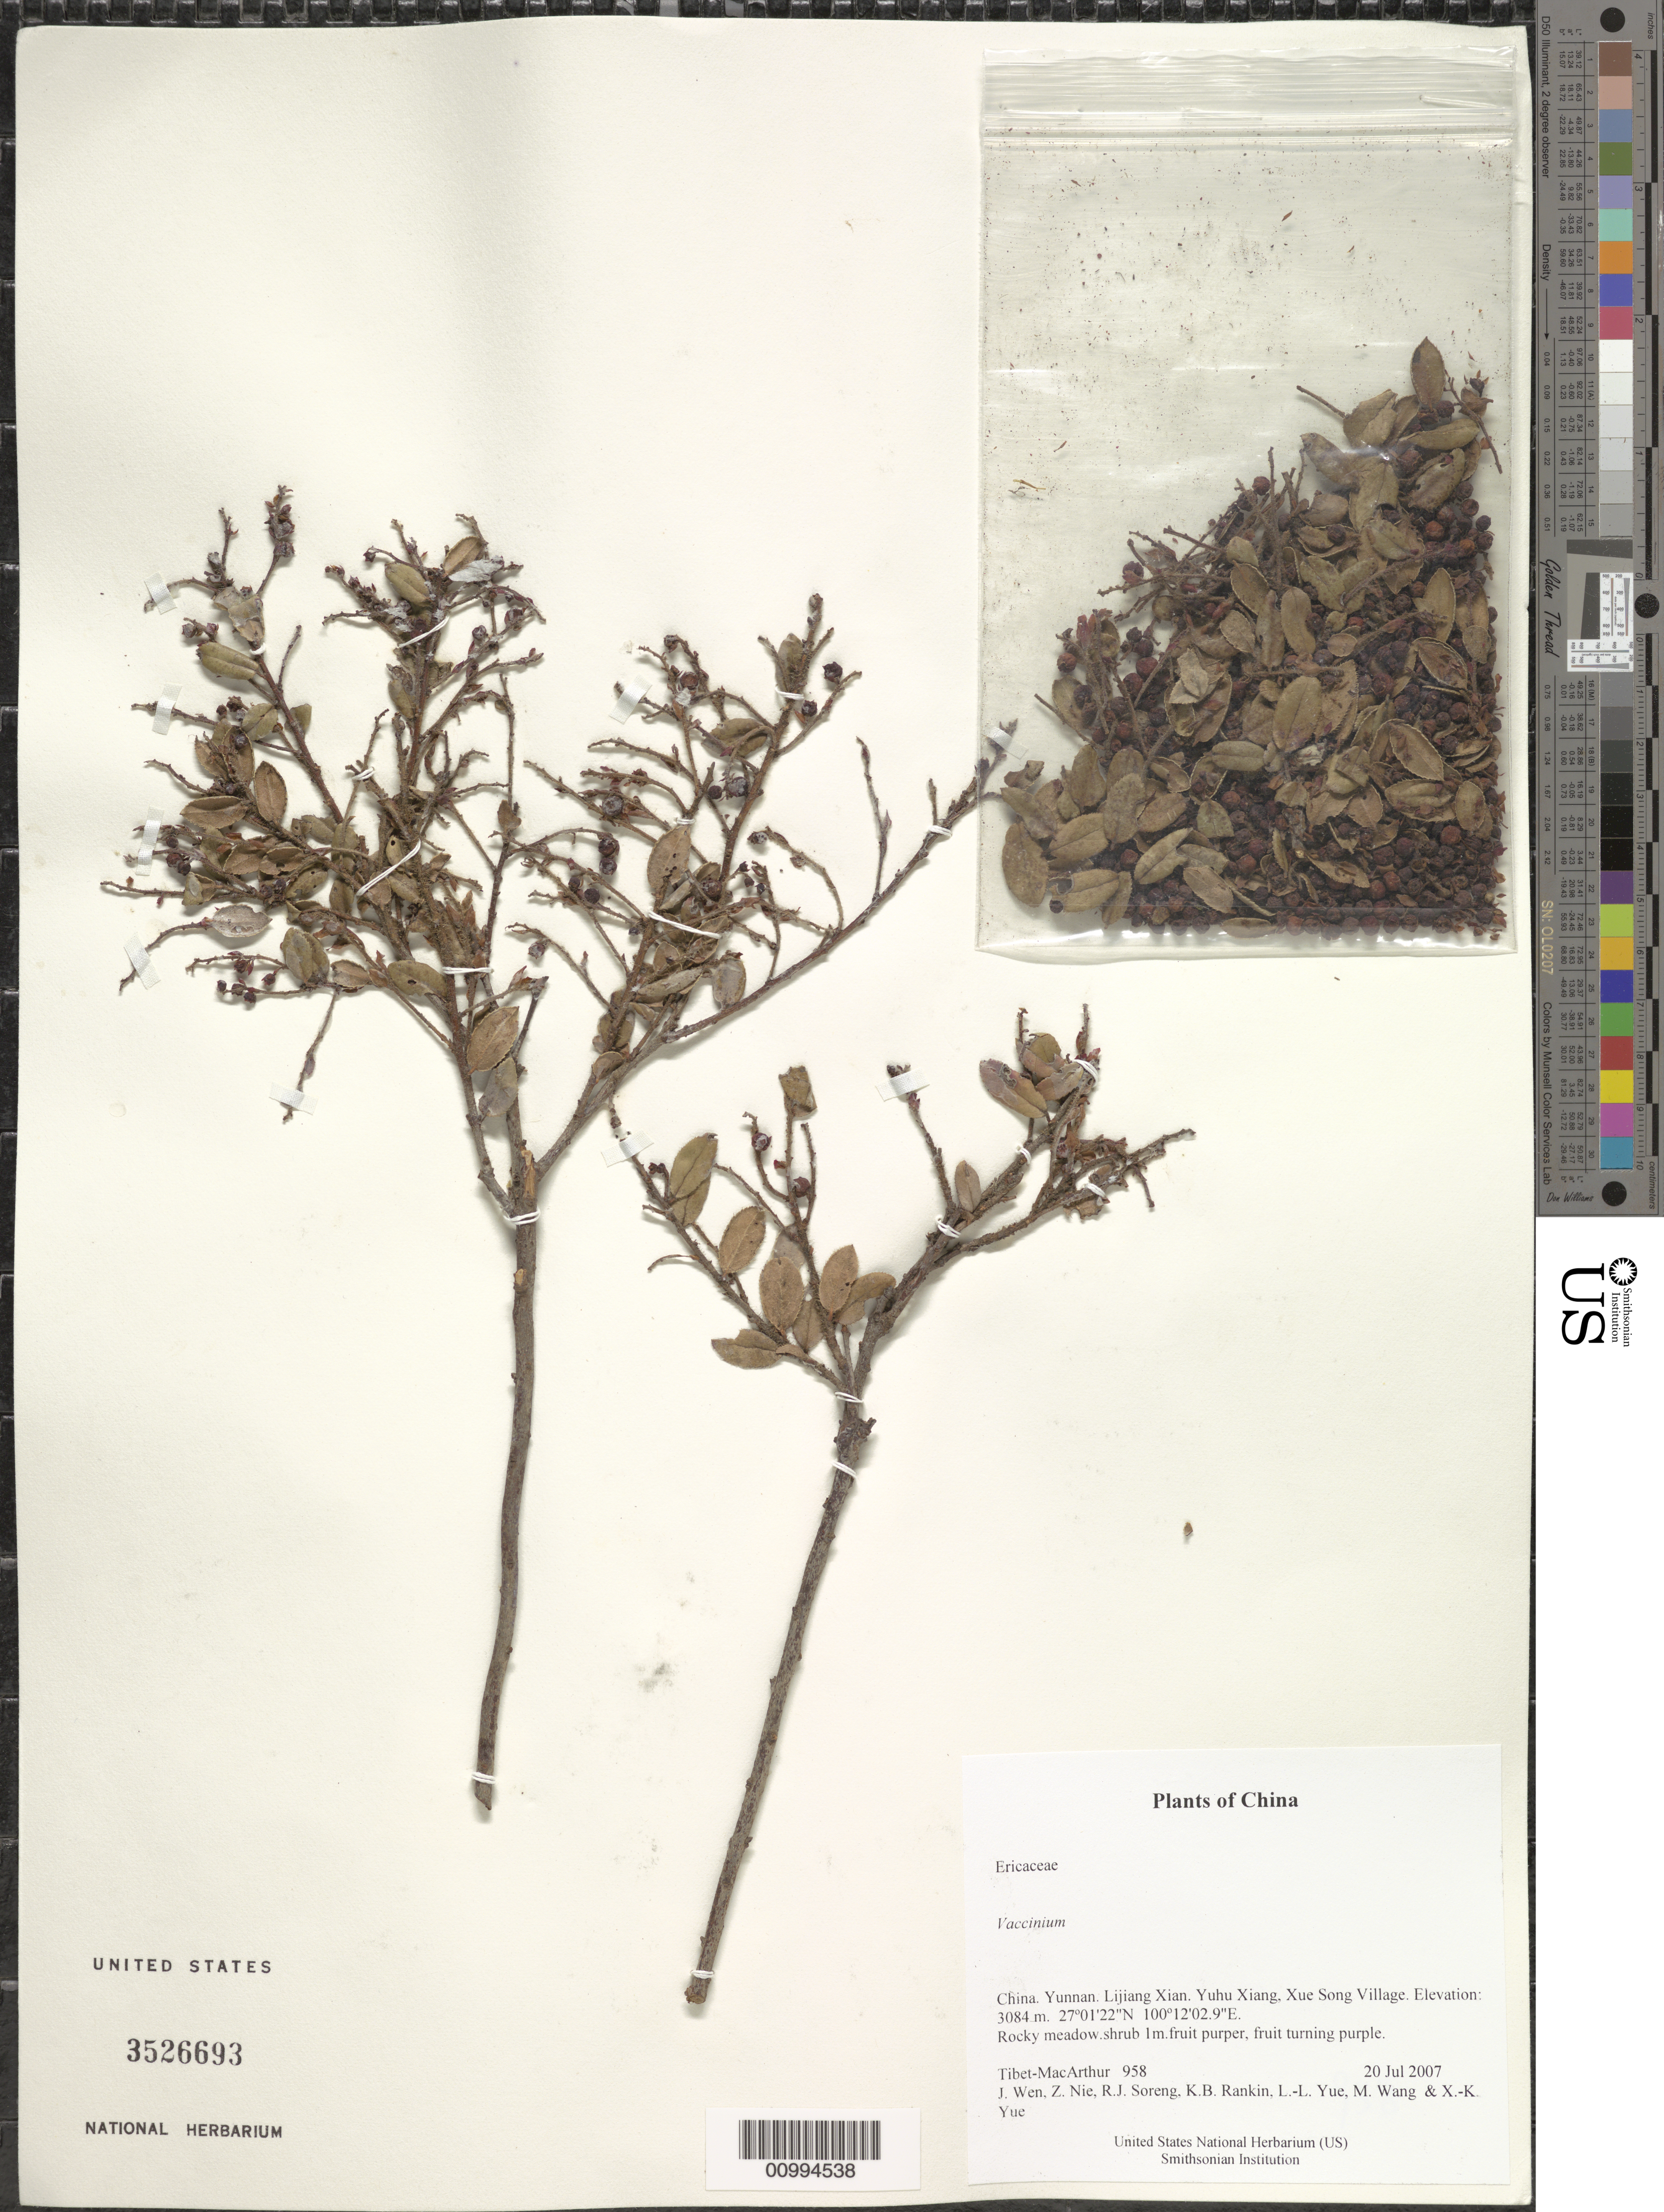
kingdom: Plantae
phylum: Tracheophyta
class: Magnoliopsida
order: Ericales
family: Ericaceae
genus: Vaccinium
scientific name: Vaccinium sp.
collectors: Tibet-MacArthur, J. Wen, Z. Nie, R. J. Soreng, K. Rankin, L. Yue, M. Wang & X. Yue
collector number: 958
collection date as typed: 20 Jul 2007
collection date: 2007-07-20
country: China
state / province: Yunnan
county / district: Lijiang Xian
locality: Yuhu Xiang, Xue Song Village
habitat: Rocky meadow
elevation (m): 3084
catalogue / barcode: US 3526693